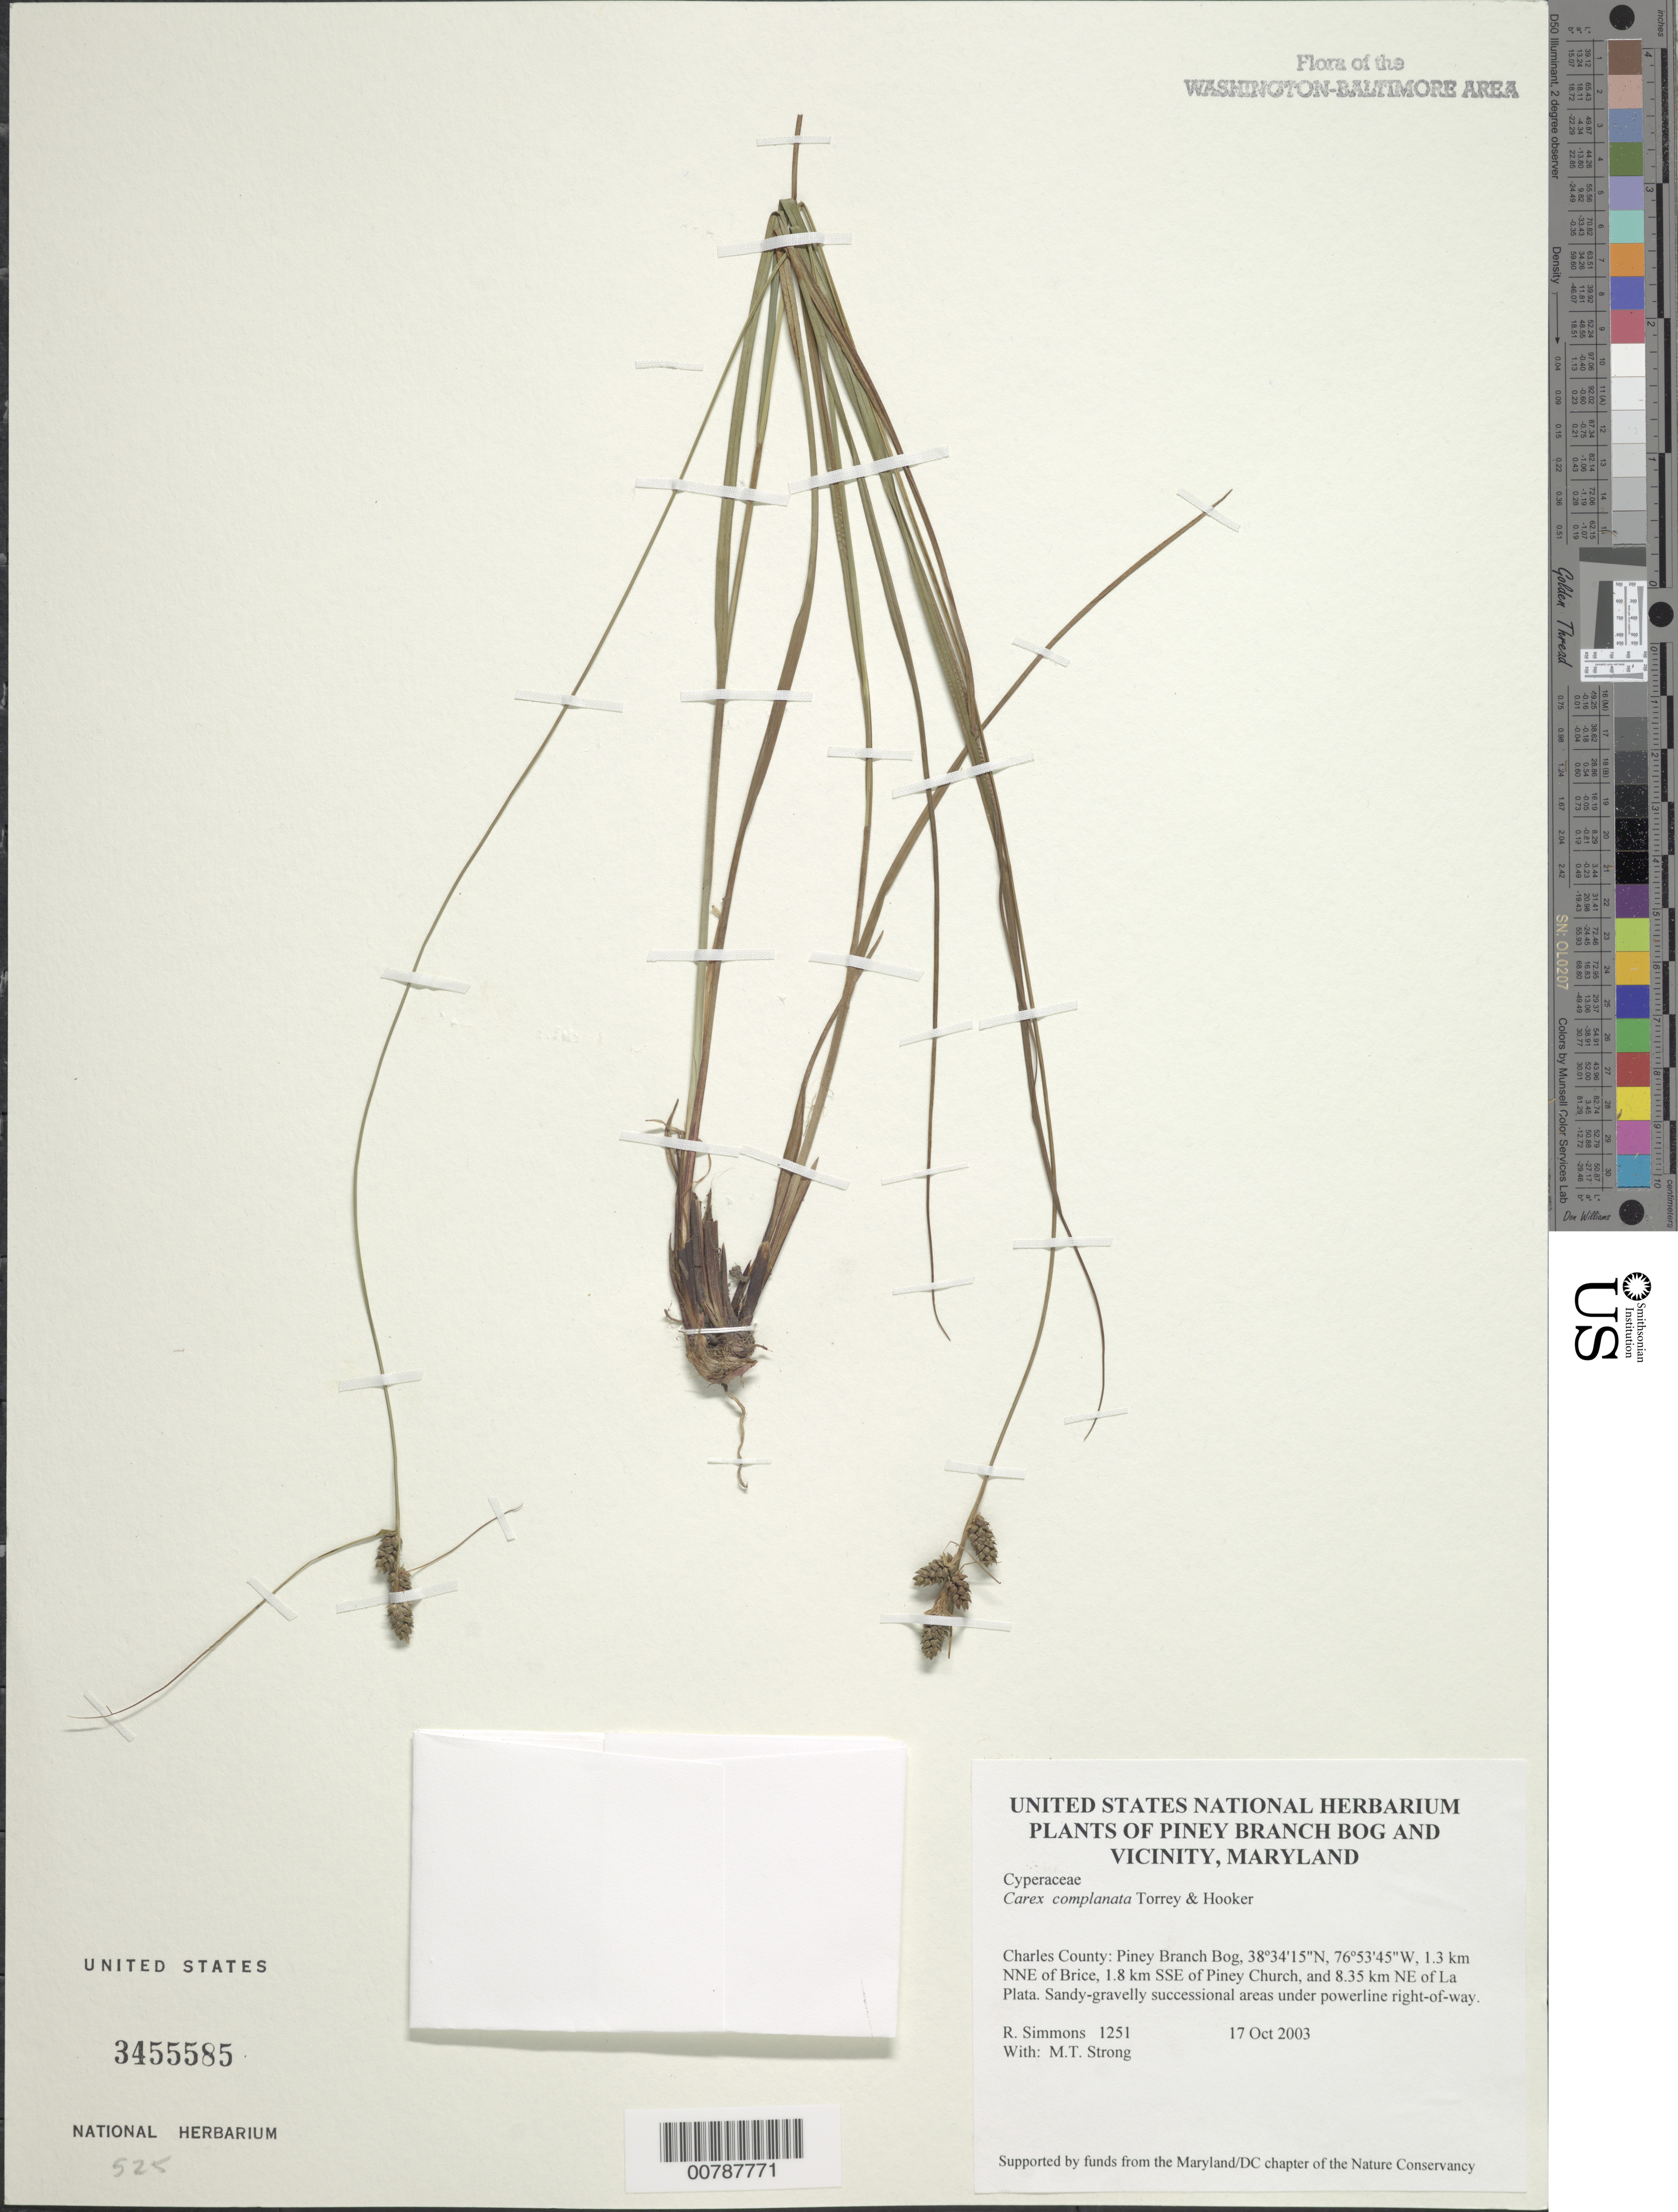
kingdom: Plantae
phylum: Tracheophyta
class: Liliopsida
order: Poales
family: Cyperaceae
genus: Carex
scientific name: Carex complanata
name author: Torr. & Hook.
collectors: R. H. Simmons & M. T. Strong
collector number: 1251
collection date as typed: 17 October 2003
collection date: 2003-10-17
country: United States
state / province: Maryland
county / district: Charles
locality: Piney Branch Bog, 1.3 km NNE of Brice, 1.8 km SSE of Piney Church, and 8.35 km NE of La Plata.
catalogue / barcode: US 3455585